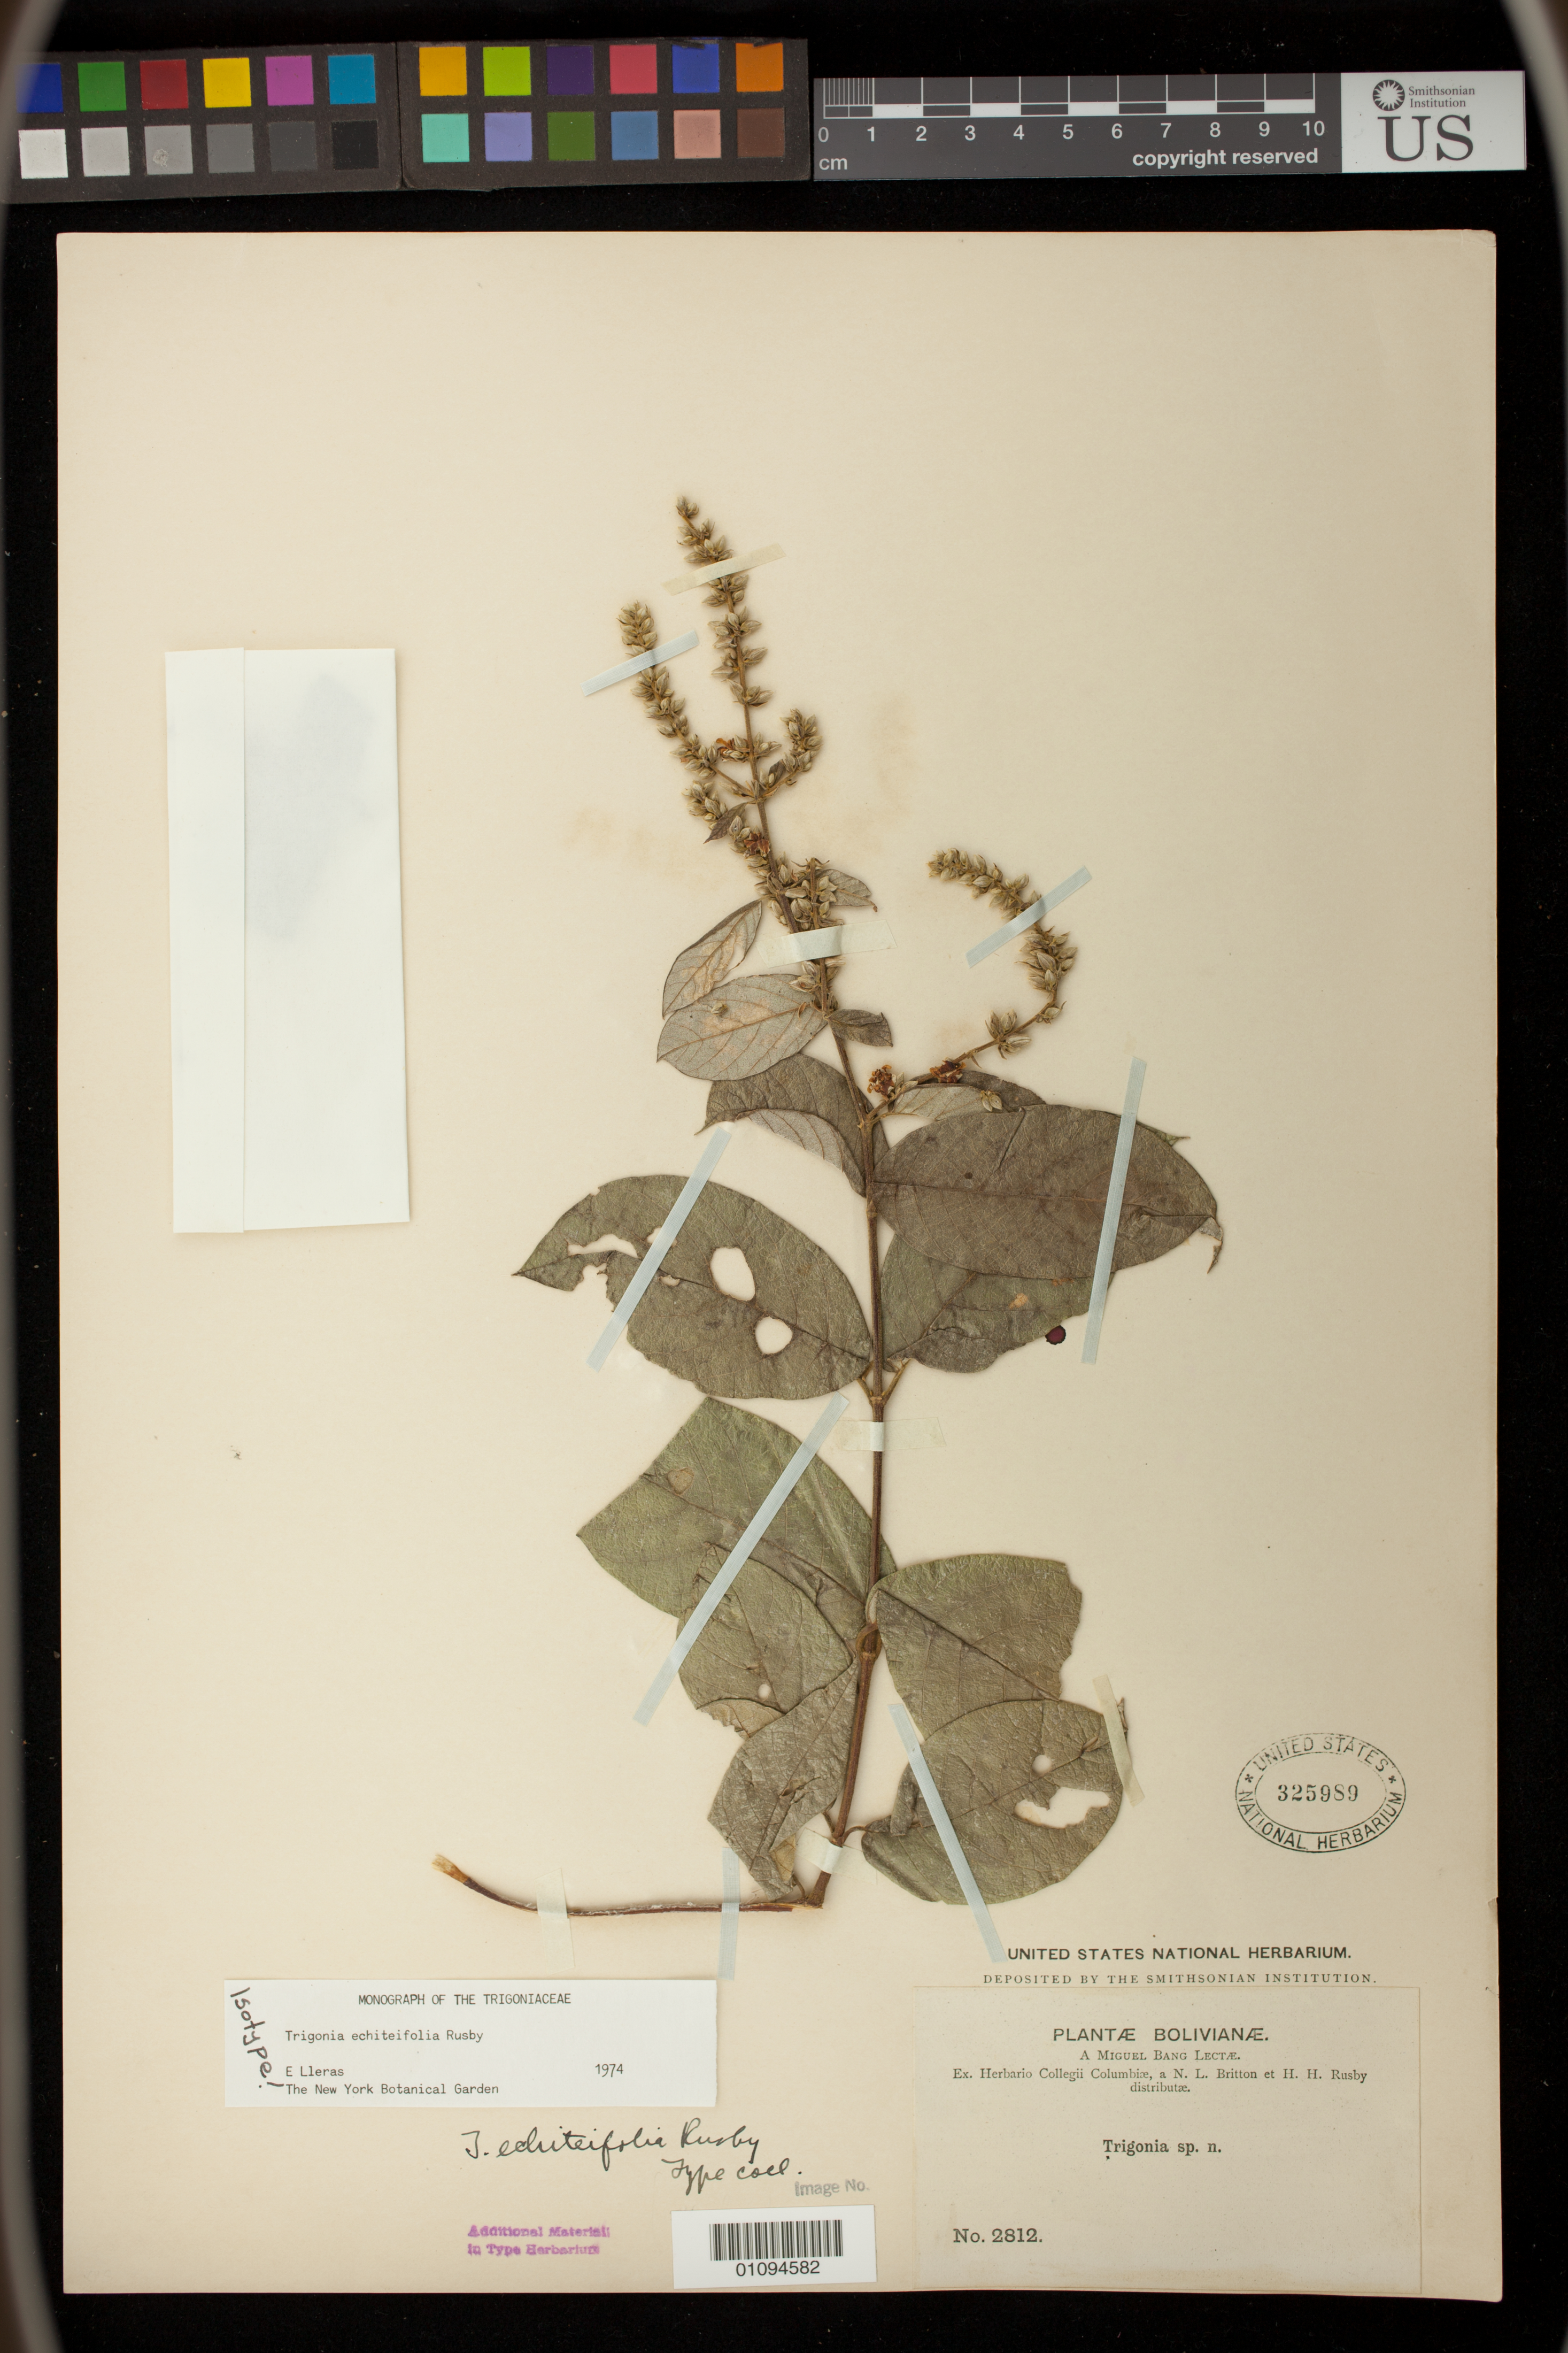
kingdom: Plantae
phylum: Tracheophyta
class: Magnoliopsida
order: Malpighiales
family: Trigoniaceae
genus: Trigonia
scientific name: Trigonia echiteifolia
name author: Rusby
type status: Isotype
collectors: M. Bang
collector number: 2812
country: Bolivia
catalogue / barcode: US 325989